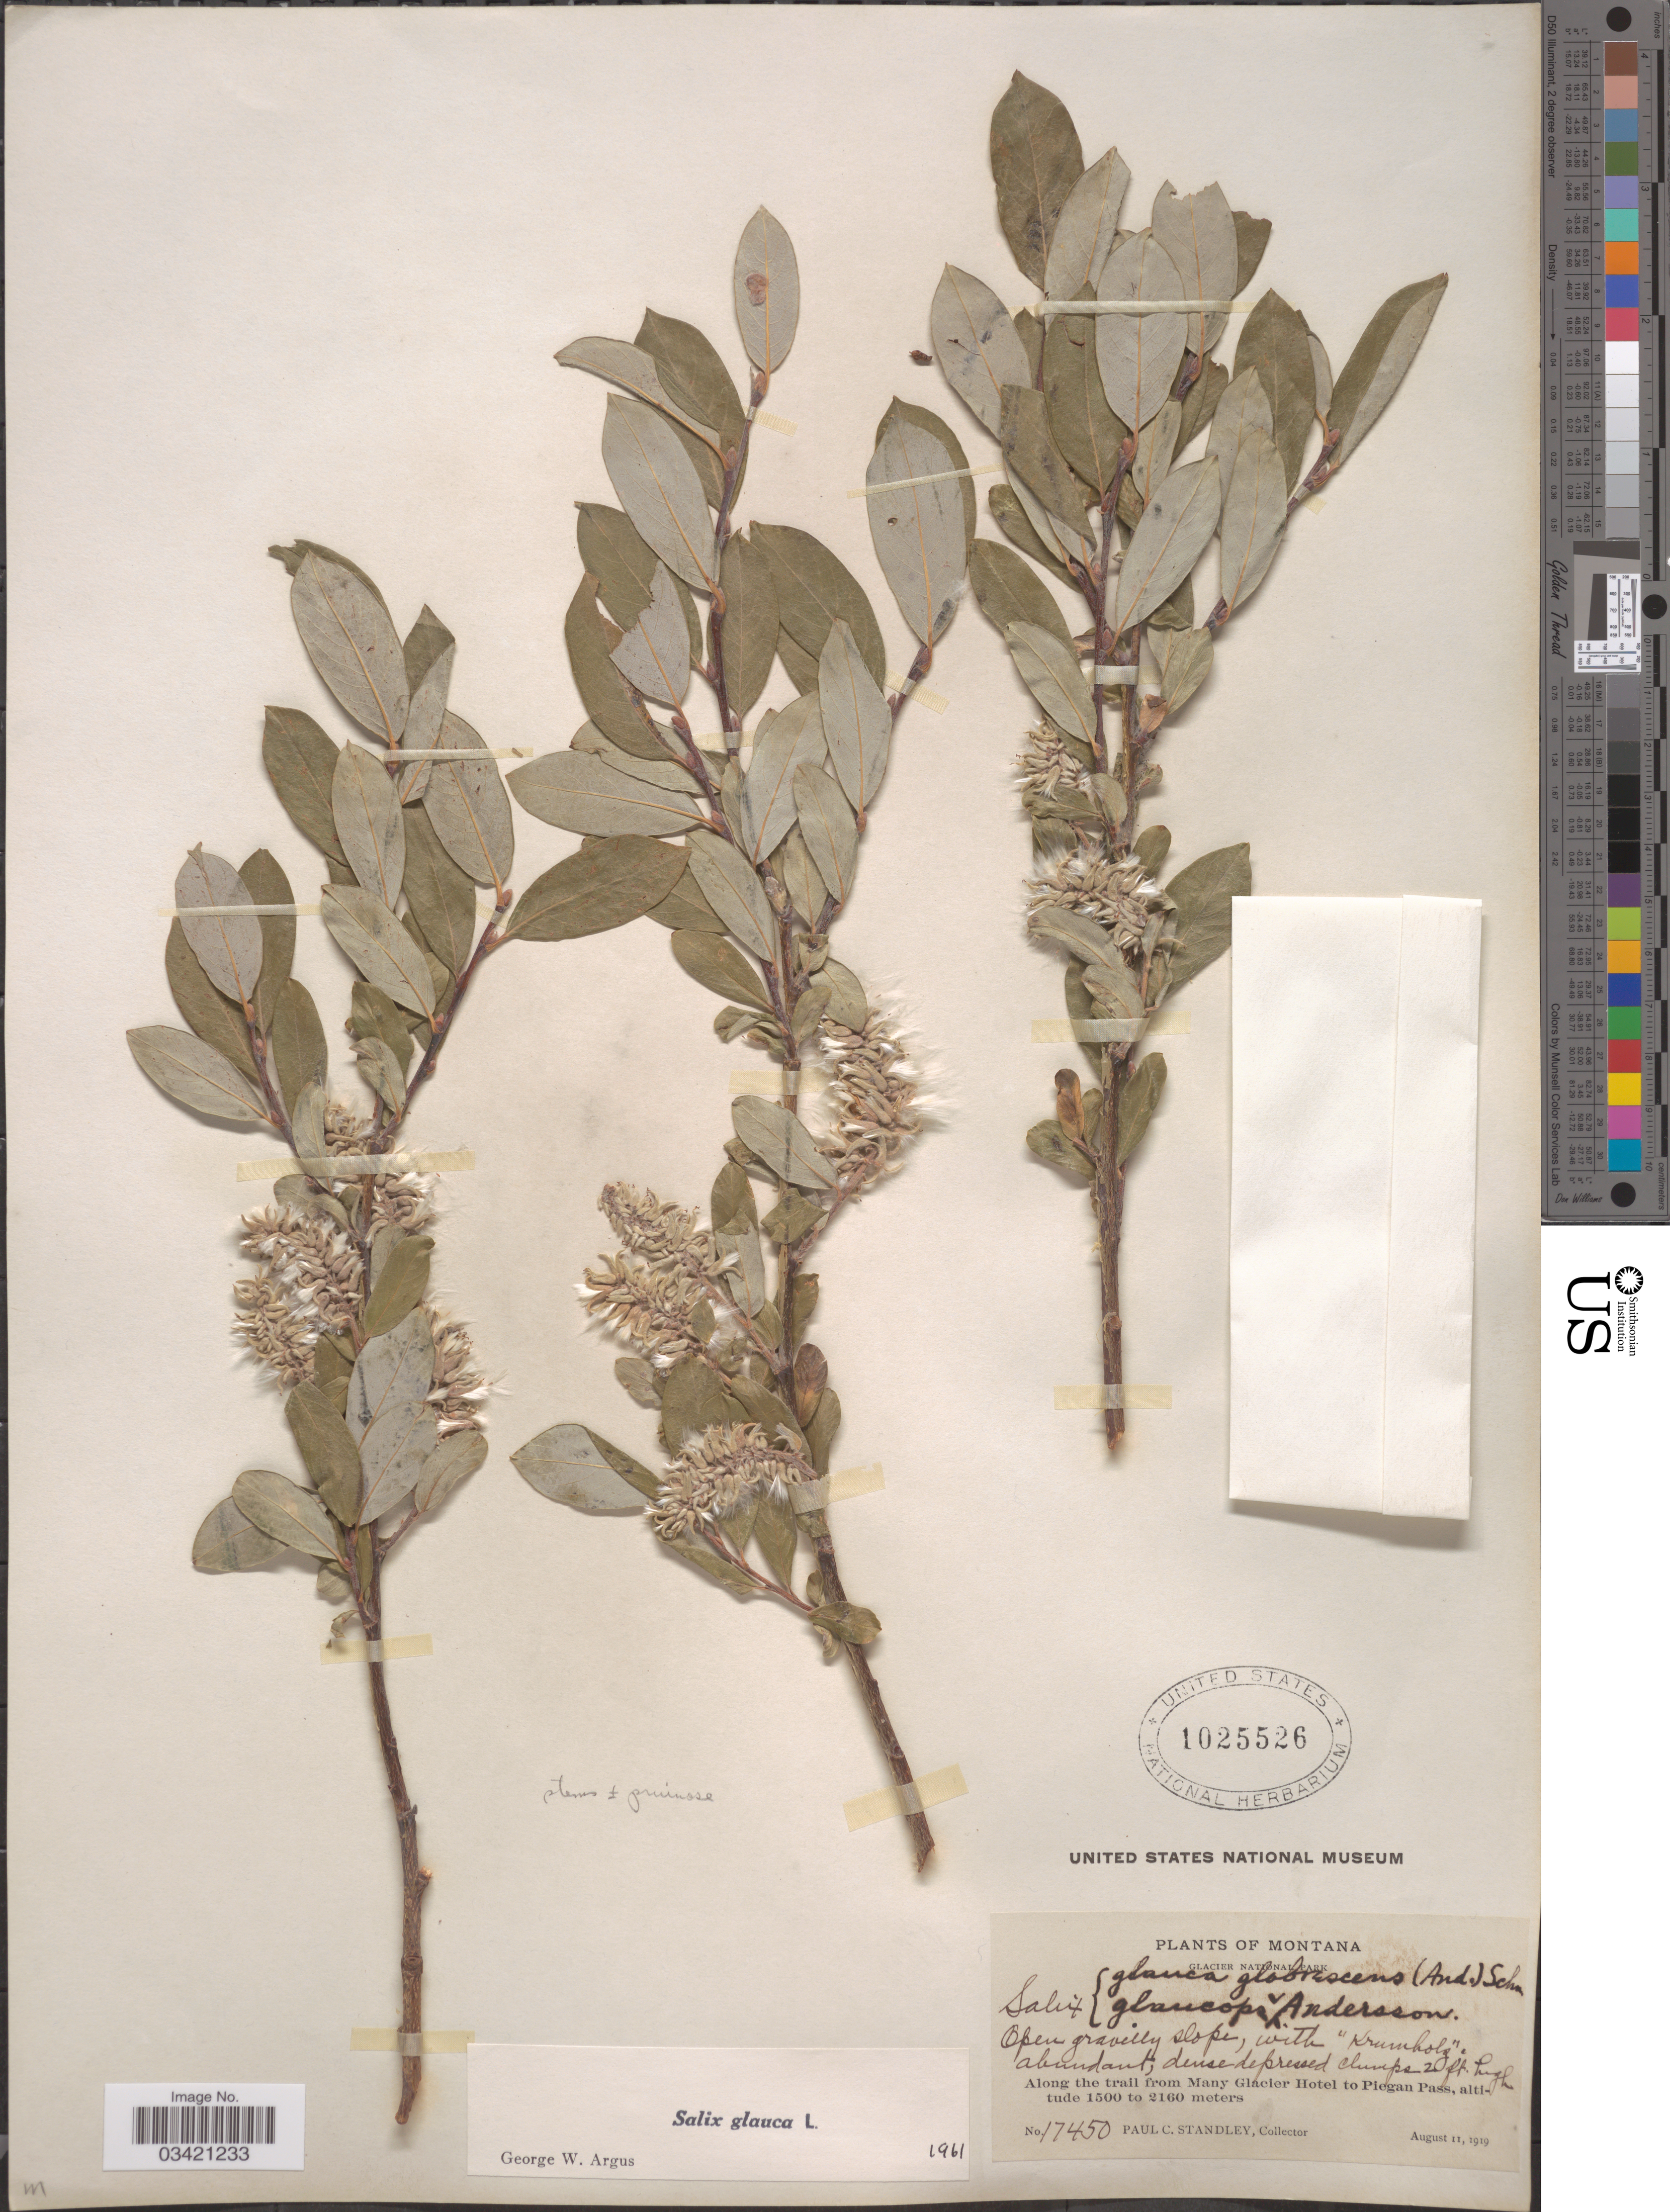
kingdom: Plantae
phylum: Tracheophyta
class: Magnoliopsida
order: Malpighiales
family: Salicaceae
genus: Salix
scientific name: Salix glauca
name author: L.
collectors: P. C. Standley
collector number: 17450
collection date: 1919-08-11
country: United States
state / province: Montana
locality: Glacier National Park. Along the trail from Many Glacier Hotel to Piegan Pass.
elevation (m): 1500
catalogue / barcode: US 1025526